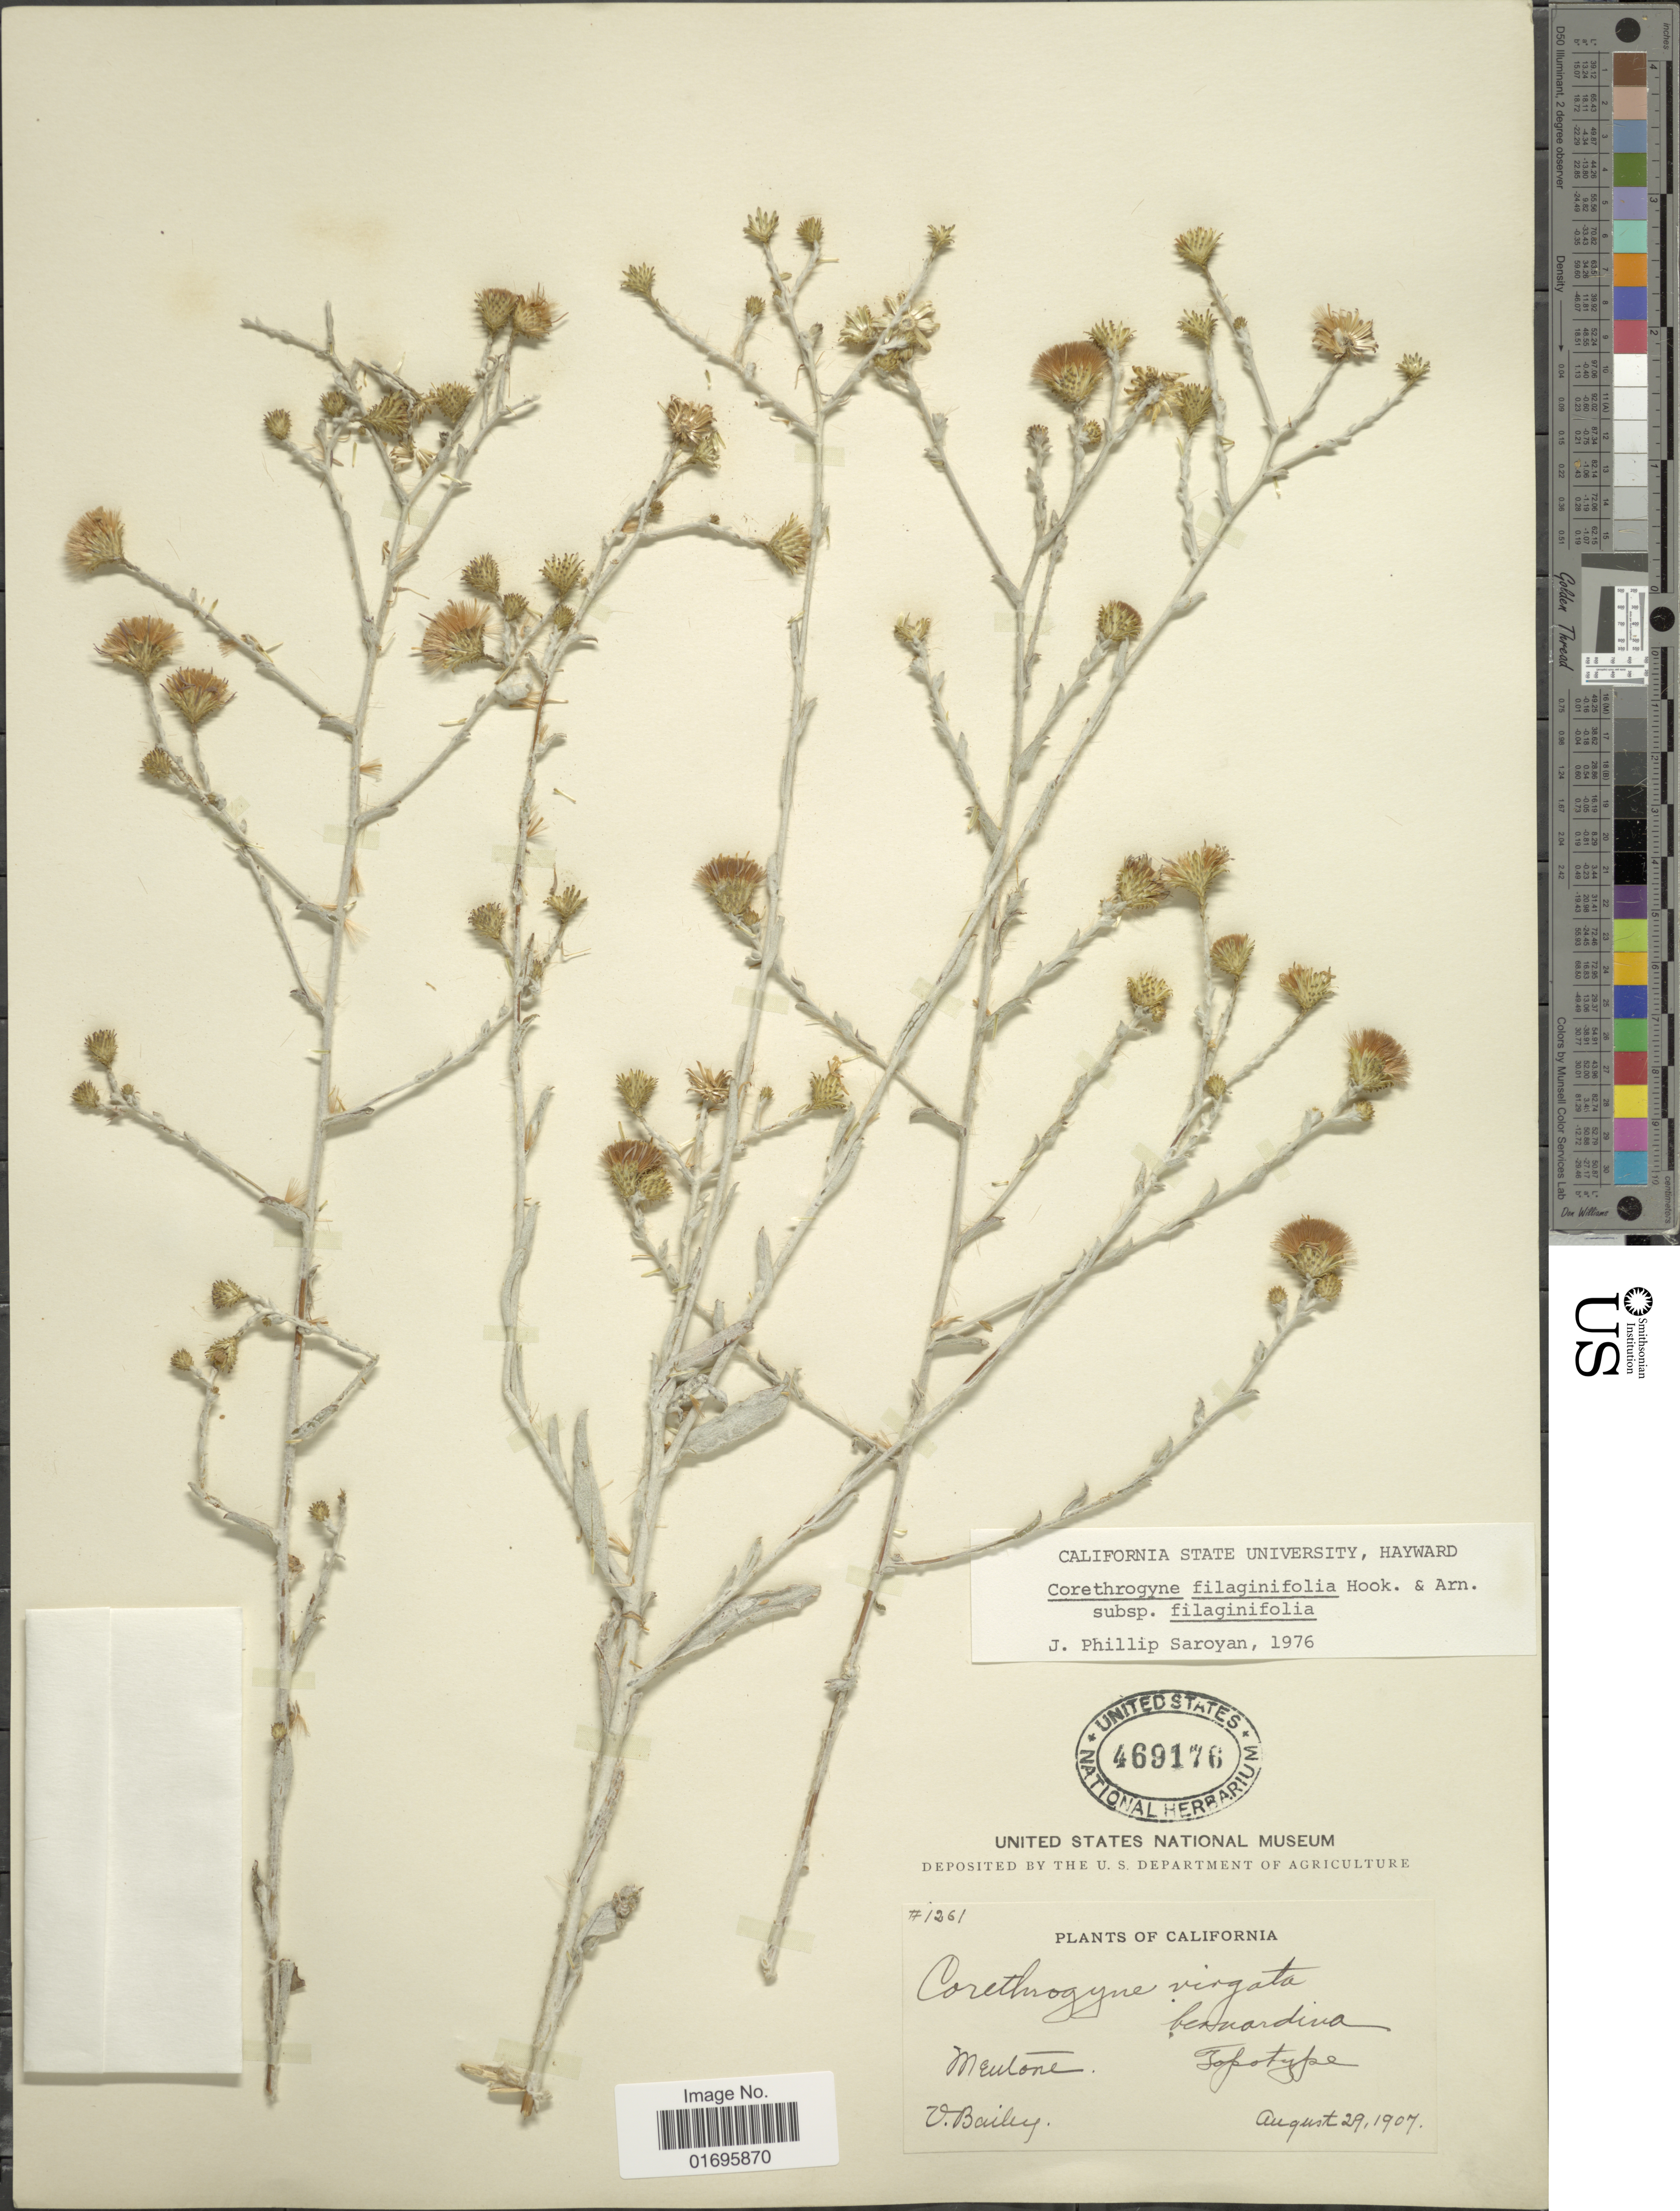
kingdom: Plantae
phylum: Tracheophyta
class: Magnoliopsida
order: Asterales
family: Asteraceae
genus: Corethrogyne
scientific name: Corethrogyne filaginifolia var. filaginifolia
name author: (Hook.) Nutt.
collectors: V. L. Bailey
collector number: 1261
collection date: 1907-08-29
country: United States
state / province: California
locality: Mentone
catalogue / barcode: US 469176